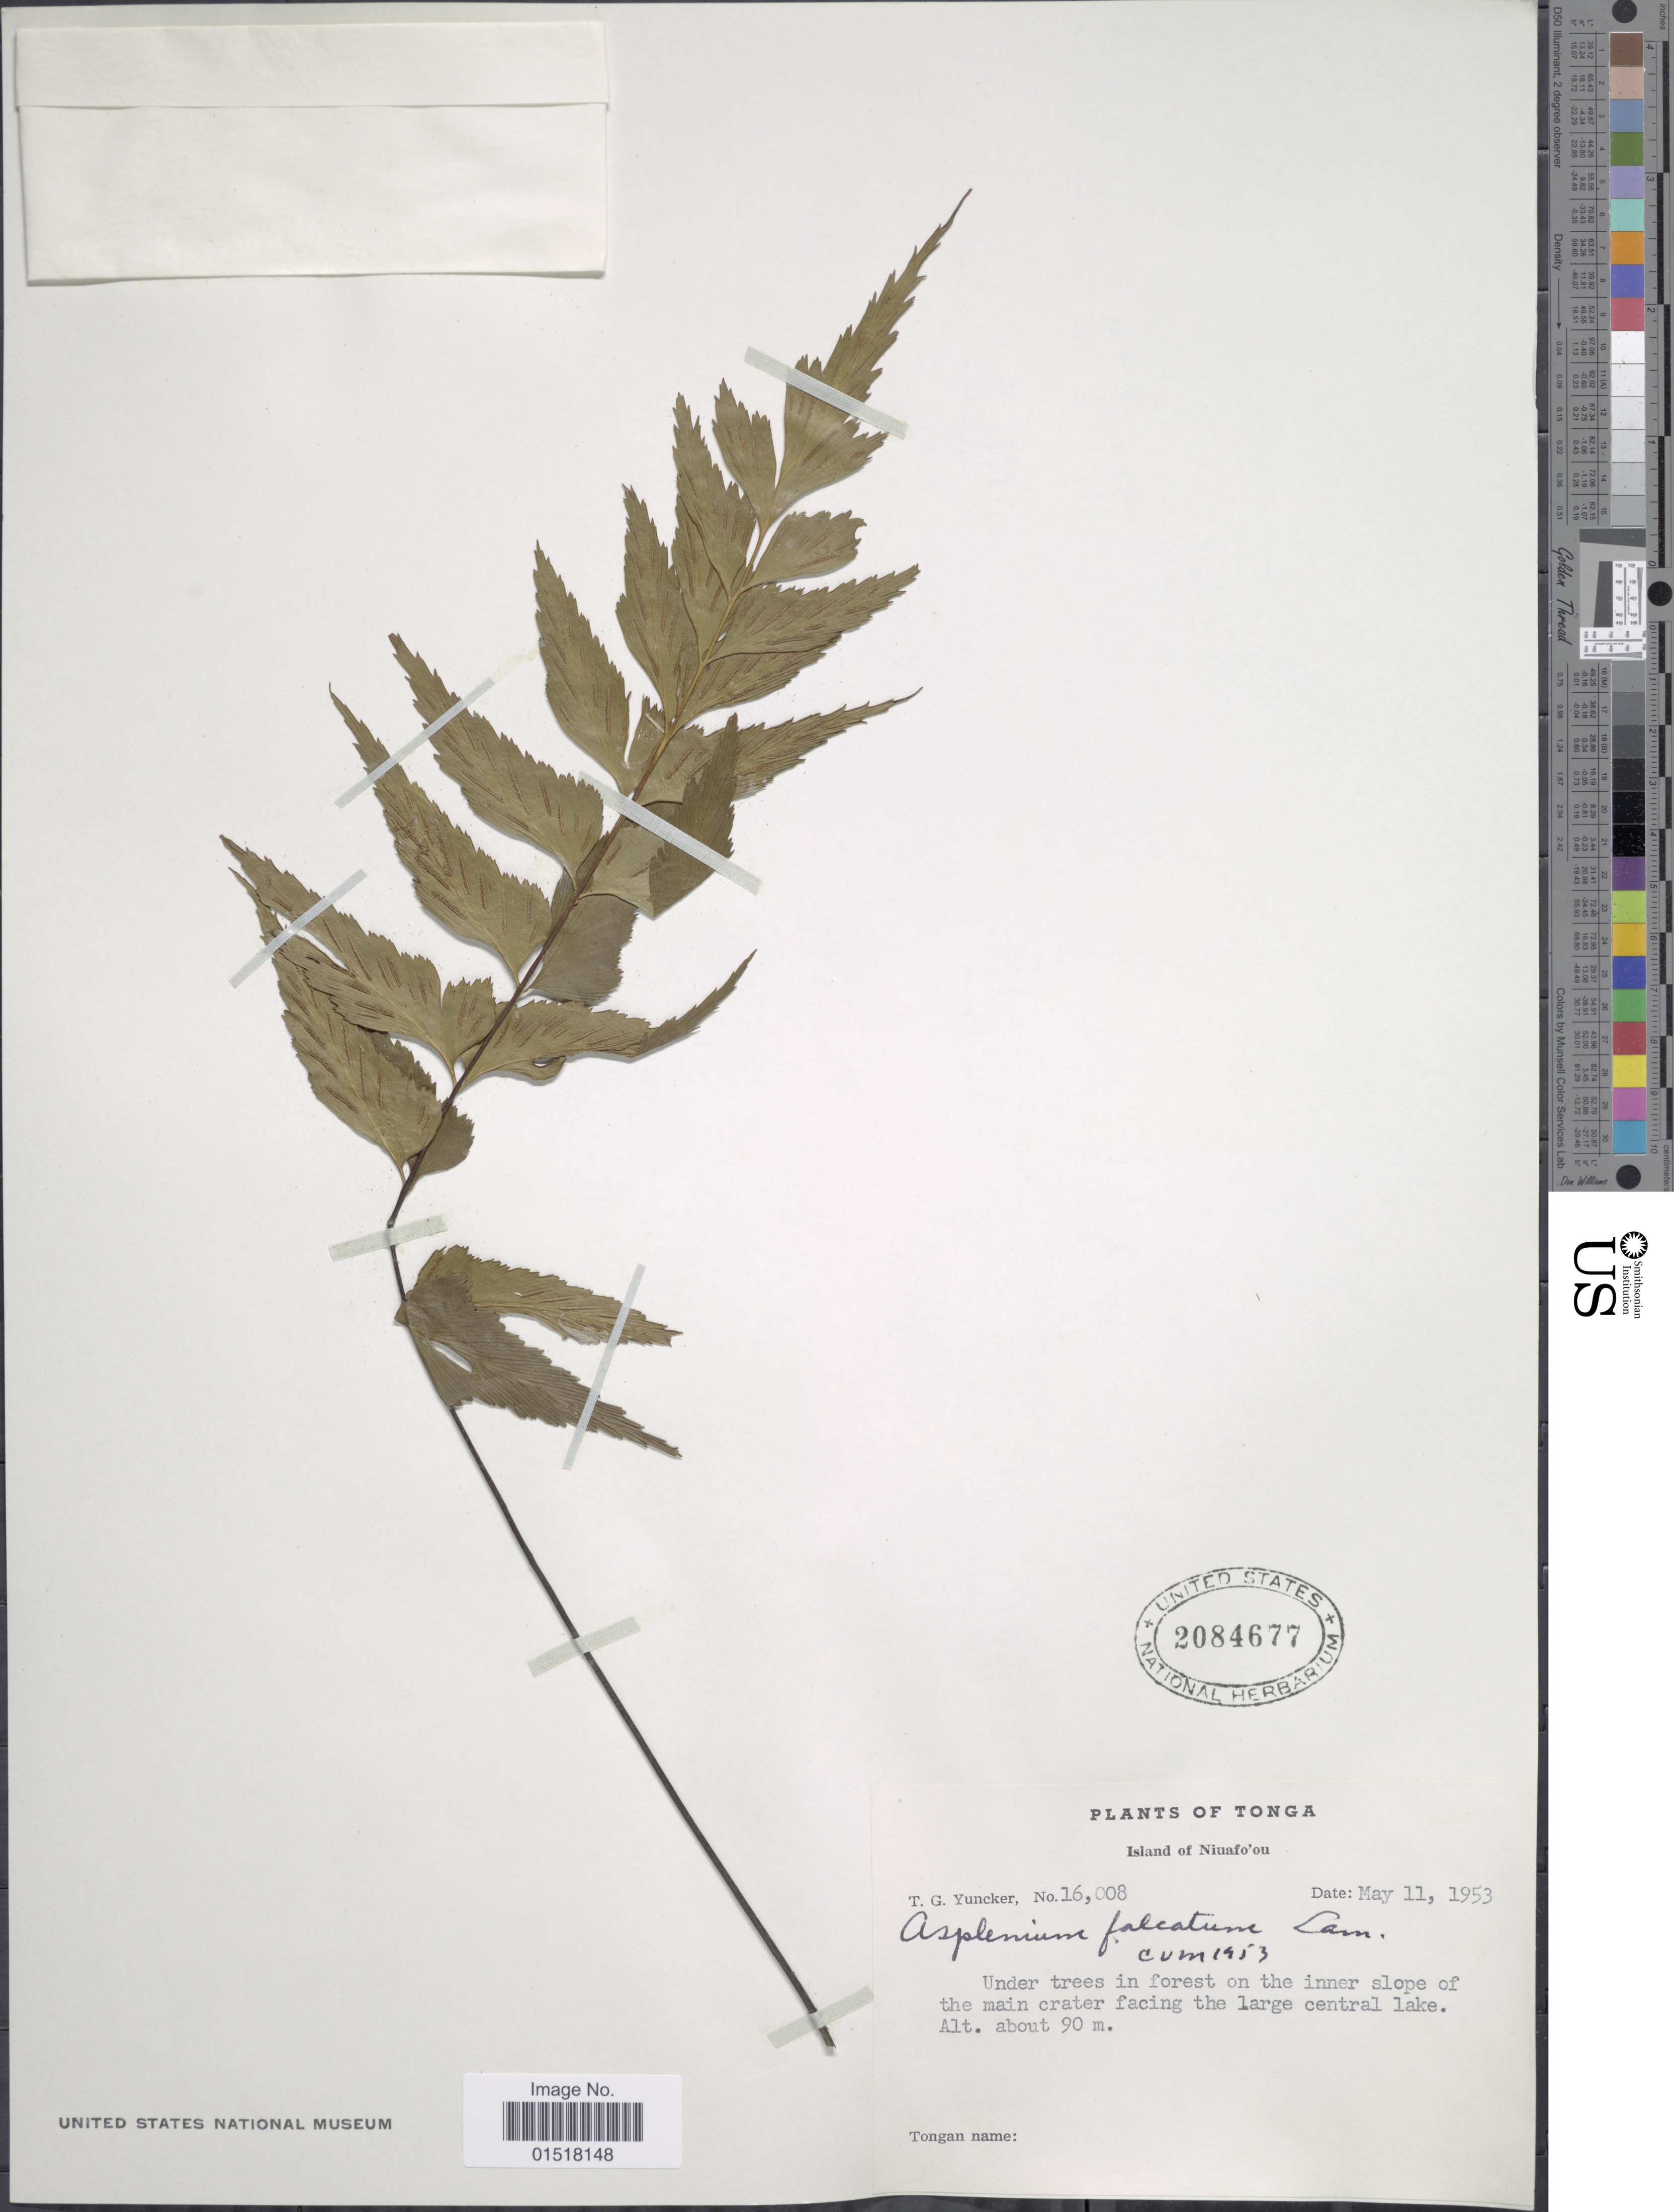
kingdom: Plantae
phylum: Tracheophyta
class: Polypodiopsida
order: Polypodiales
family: Aspleniaceae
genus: Asplenium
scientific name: Asplenium polyodon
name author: G. Forst.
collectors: T. G. Yuncker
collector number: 16008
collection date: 1953-05-11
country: Tonga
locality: Island of Niuafo'ou. Under trees in forest on the inner slope of the main crater facing the large central lake.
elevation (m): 90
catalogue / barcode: US 2084677